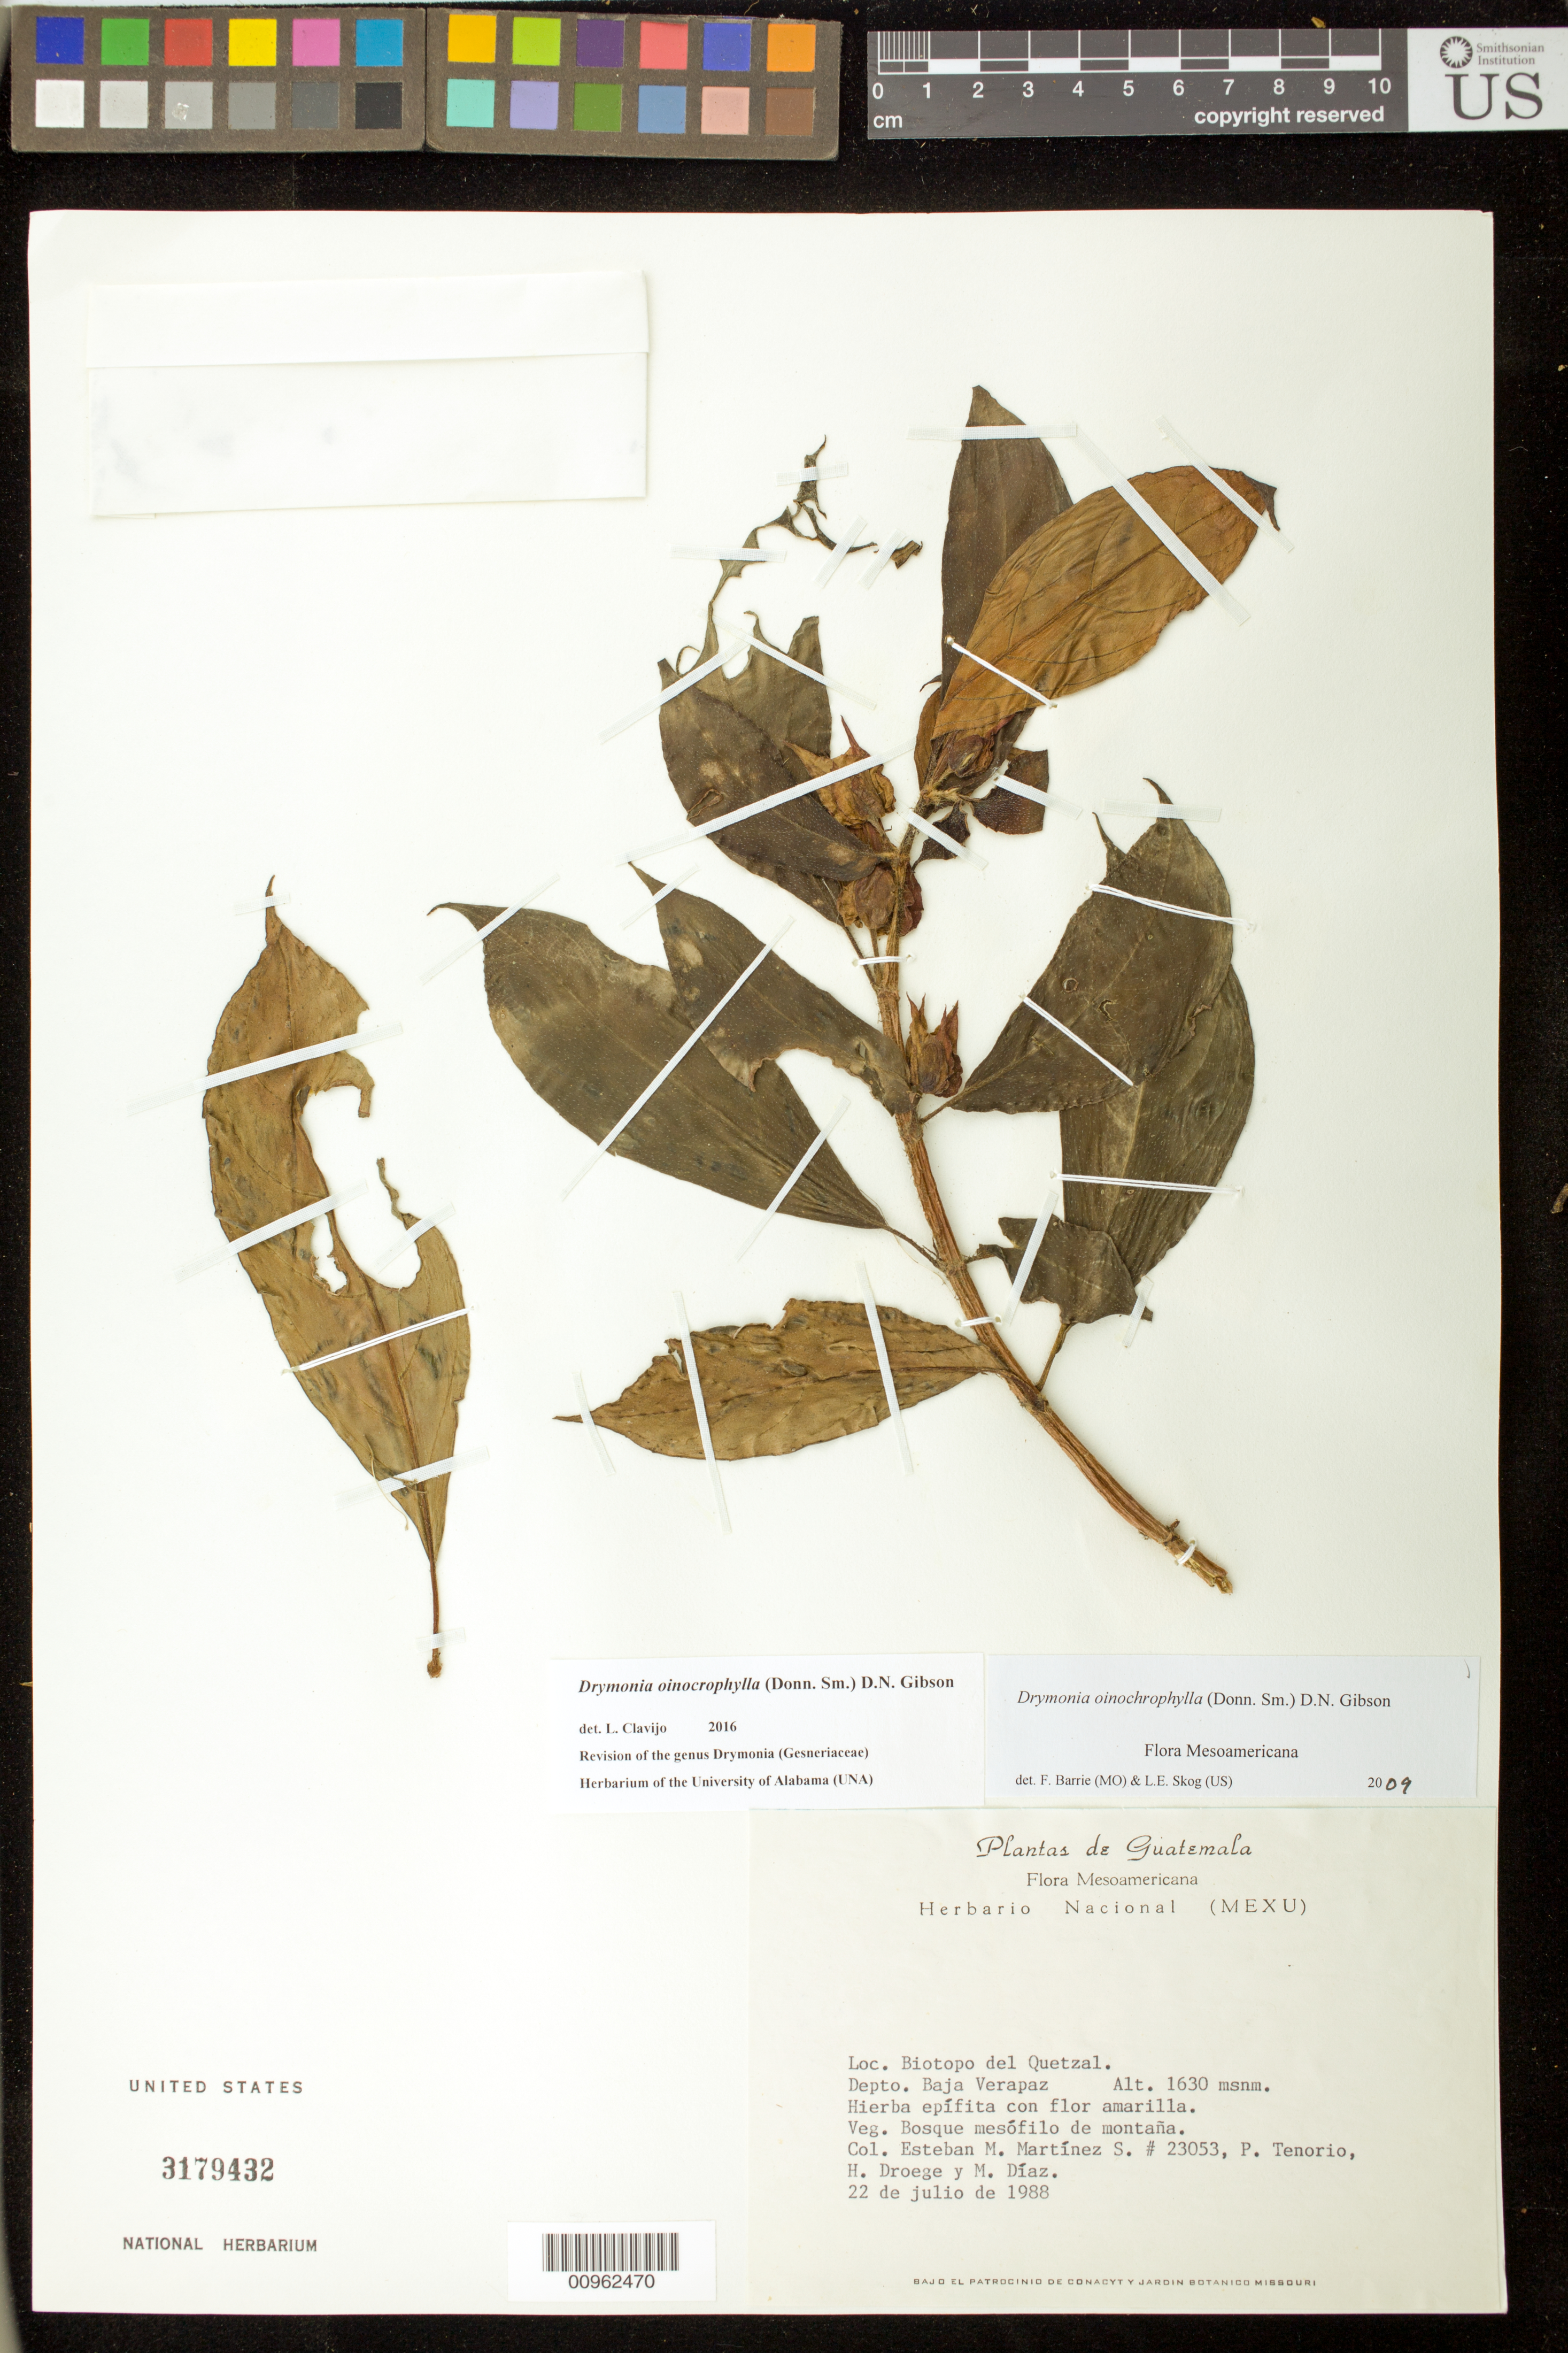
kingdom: Plantae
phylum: Tracheophyta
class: Magnoliopsida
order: Lamiales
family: Gesneriaceae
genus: Drymonia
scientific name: Drymonia oinochrophylla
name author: (Donn. Sm.) D.N. Gibson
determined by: Barrie, F. R.; Skog, Laurence E.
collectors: E. M. Martínez S., Tenorio, P., H. Droege & M. Díaz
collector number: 23053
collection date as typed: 22 Jul 1988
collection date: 1988-07-22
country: Guatemala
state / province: Baja Verapaz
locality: Biotopo del Quetzal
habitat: Bosque mesófilo de montaña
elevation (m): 1630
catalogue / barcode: US 3179432